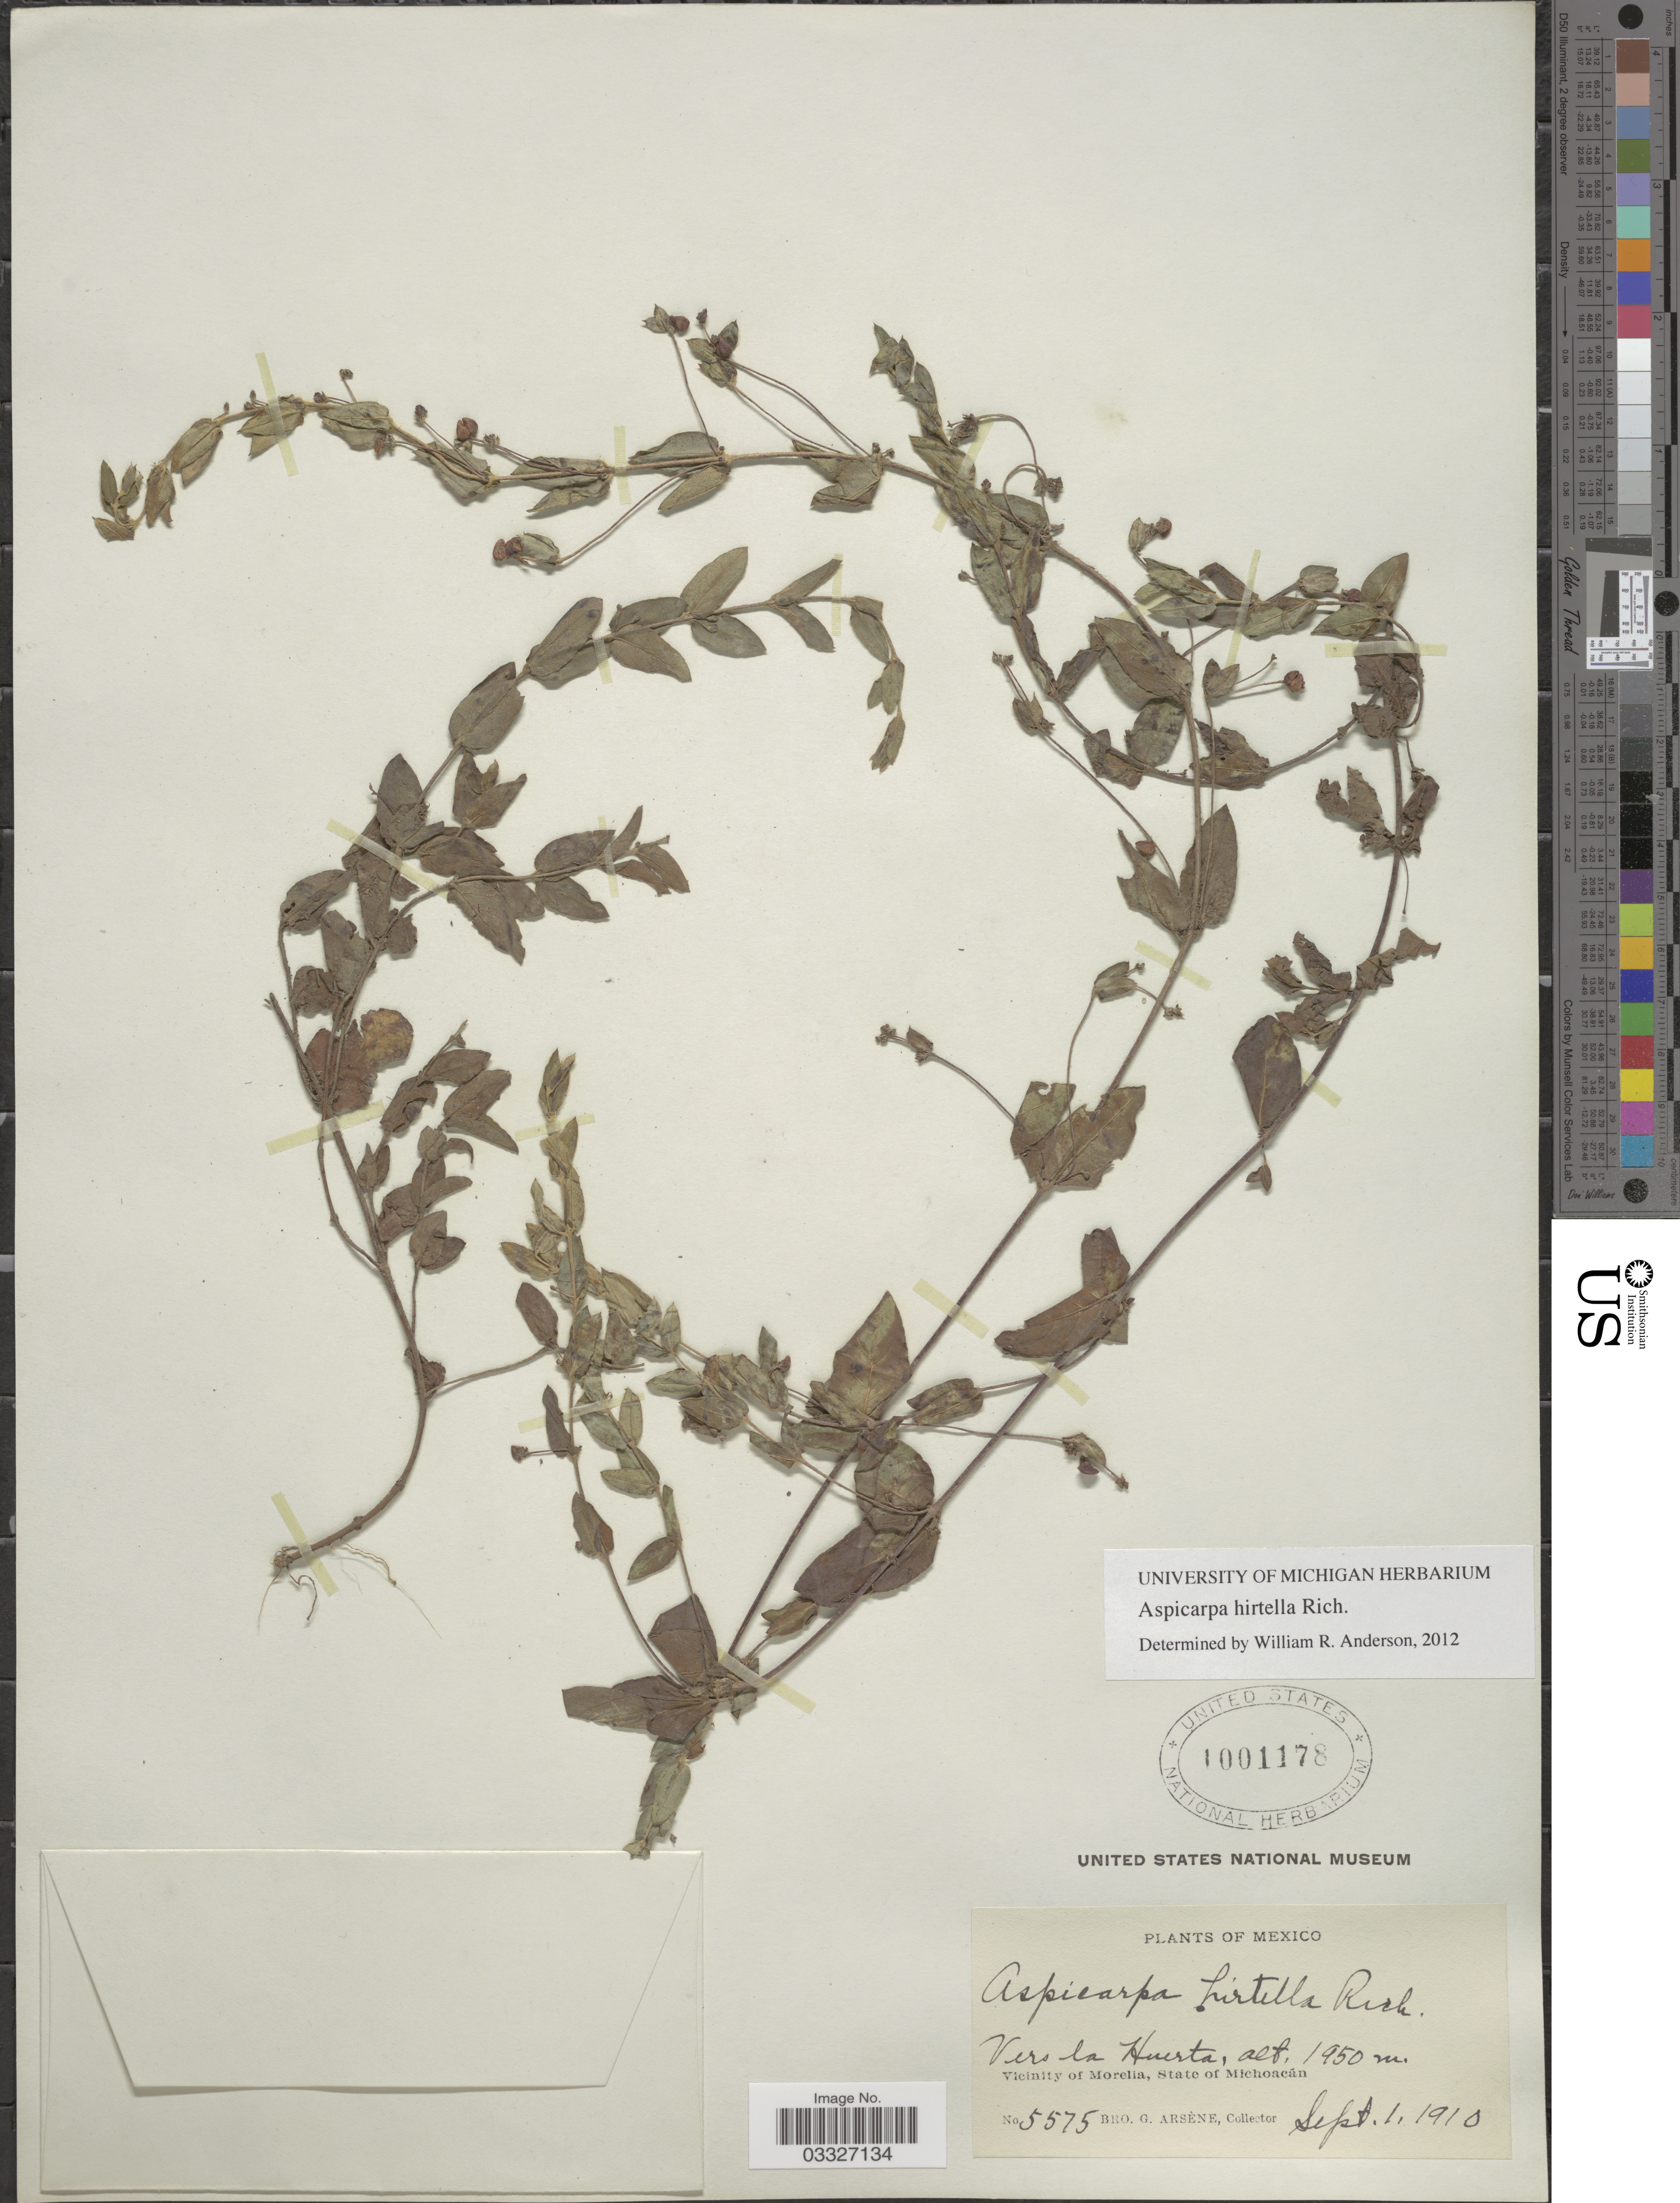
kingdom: Plantae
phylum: Tracheophyta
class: Magnoliopsida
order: Malpighiales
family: Malpighiaceae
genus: Aspicarpa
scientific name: Aspicarpa hirtella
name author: Rich.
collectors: Bro. G. Arsène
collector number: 5575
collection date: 1910-09-01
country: Mexico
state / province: Michoacán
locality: Vers la Huerta. Vicinity of Morelia.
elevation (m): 1950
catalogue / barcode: US 1001178